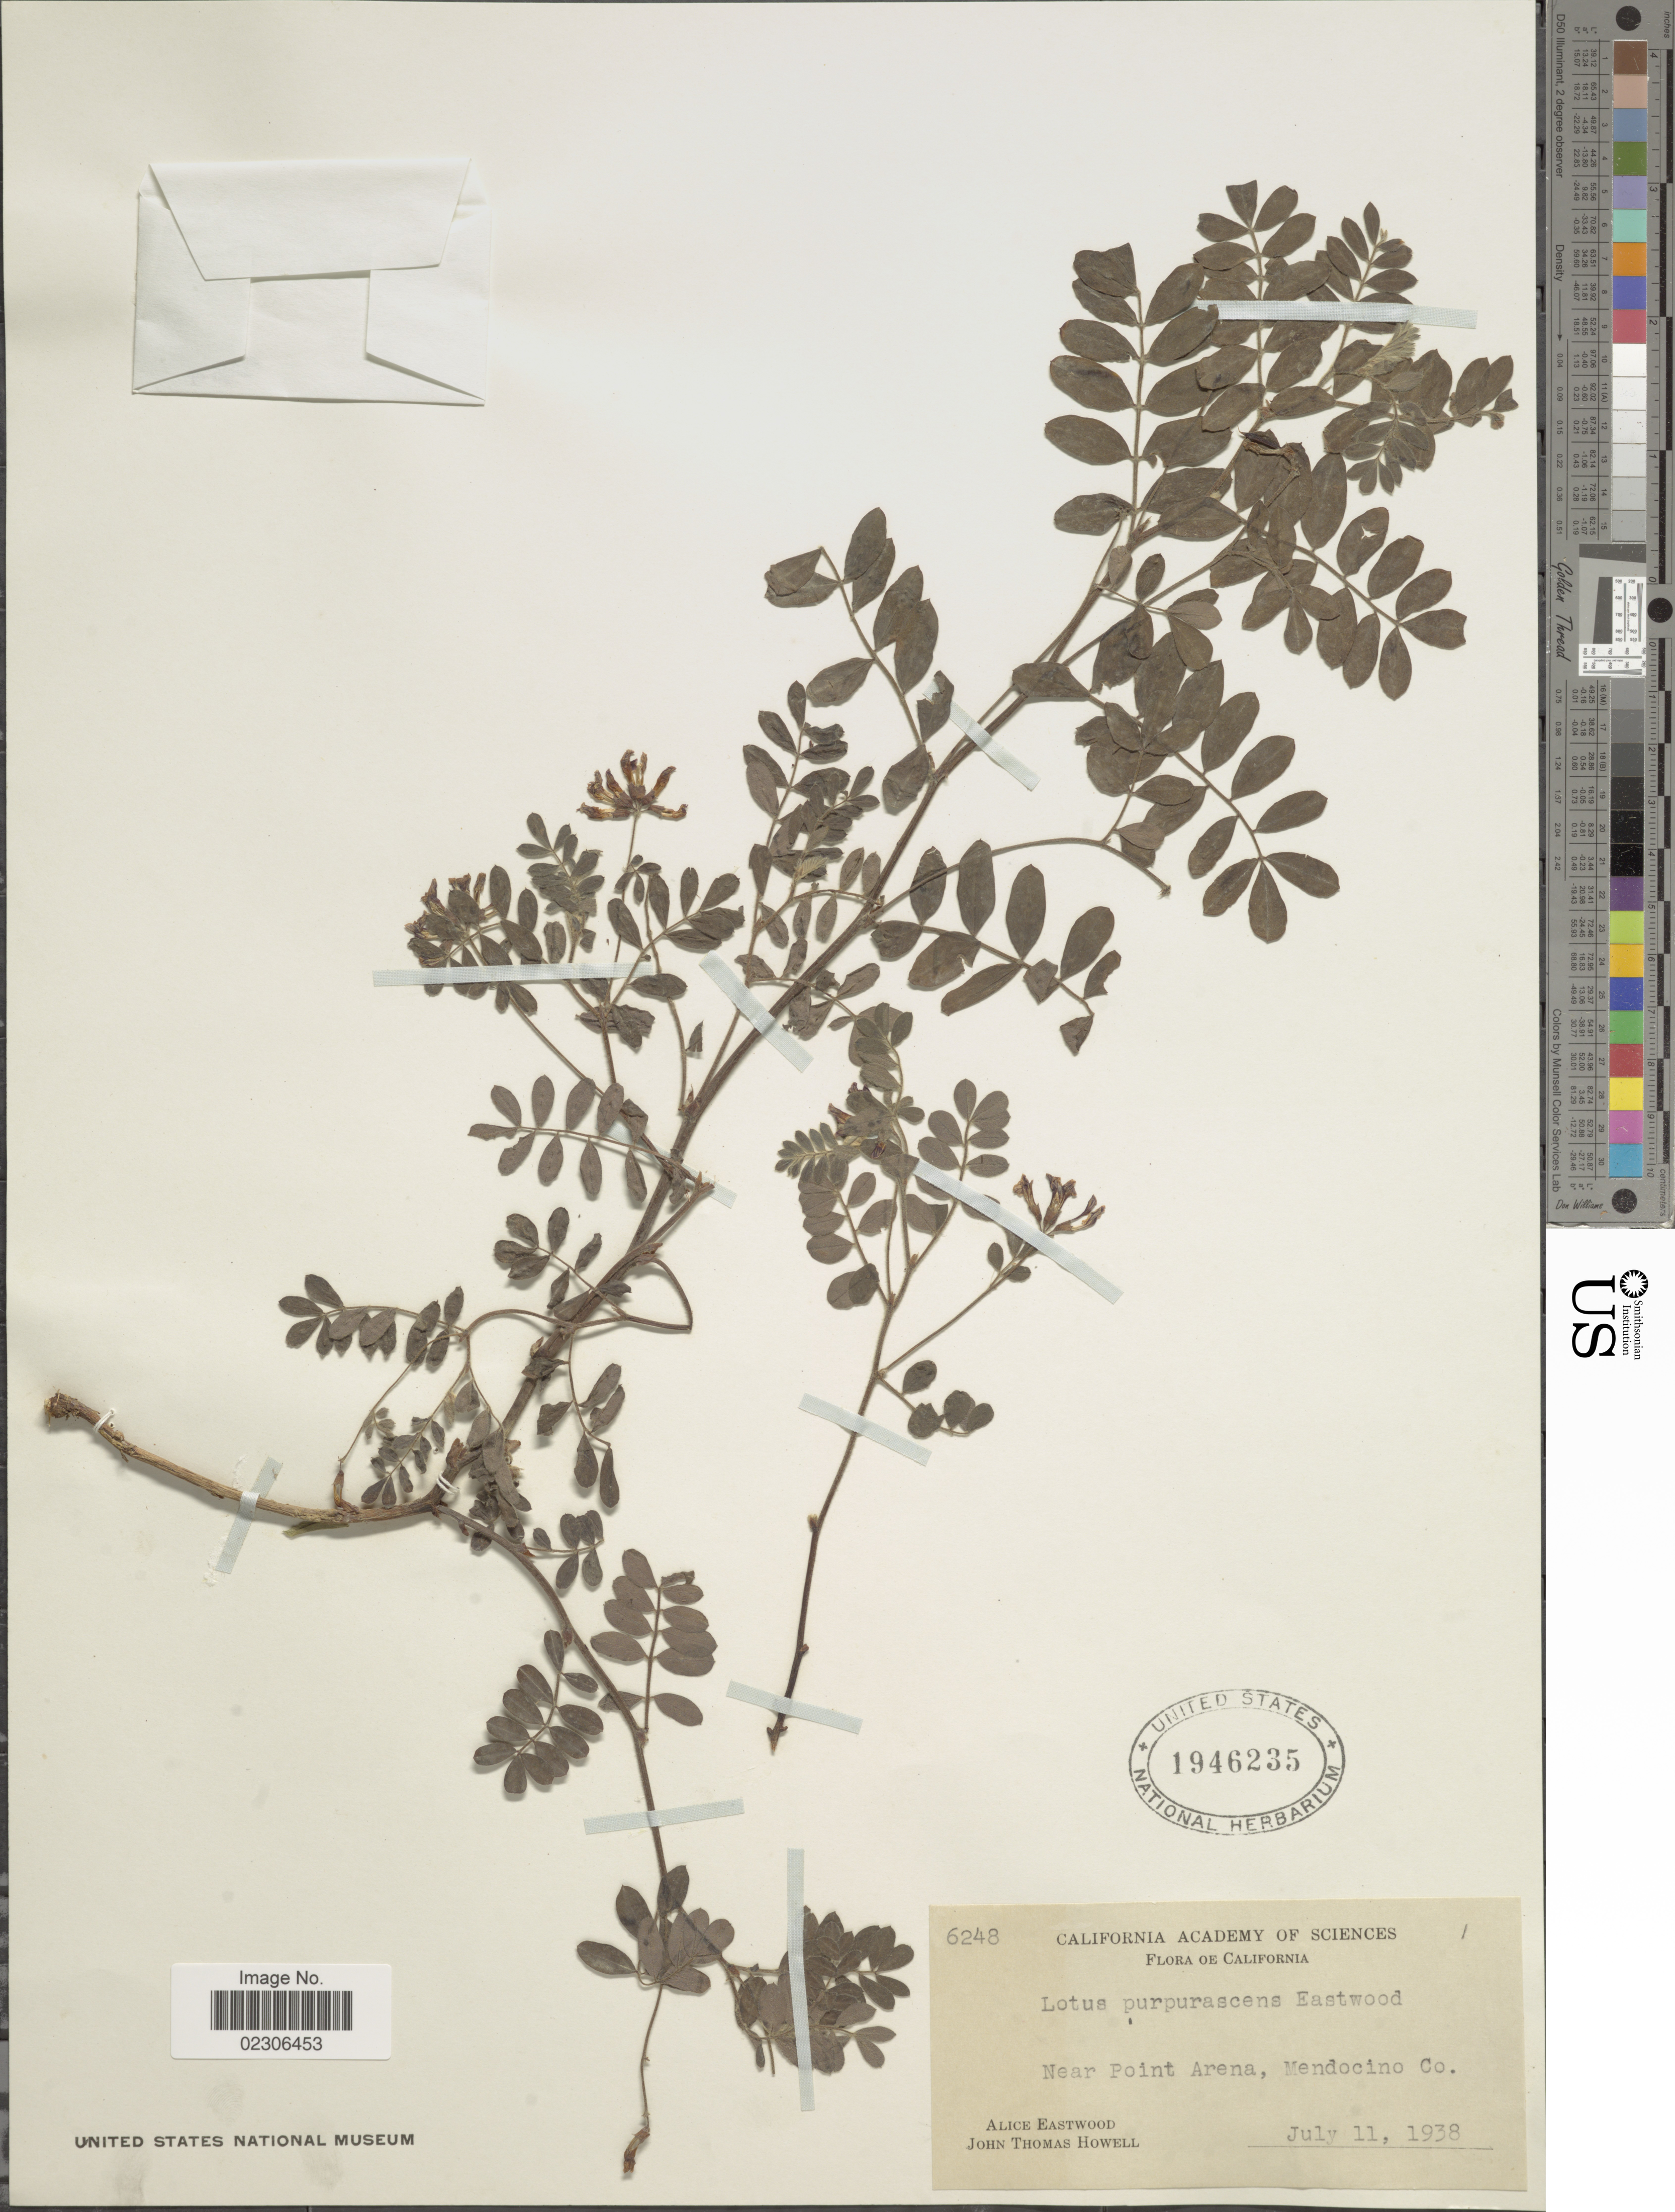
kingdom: Plantae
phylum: Tracheophyta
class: Magnoliopsida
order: Fabales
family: Fabaceae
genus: Lotus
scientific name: Lotus purpurascens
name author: Eastw.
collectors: A. Eastwood & J. T. Howell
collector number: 6248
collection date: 1938-07-11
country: United States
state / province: California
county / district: Mendocino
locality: Near Point Arena, Mendocino Co.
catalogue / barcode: US 1946235